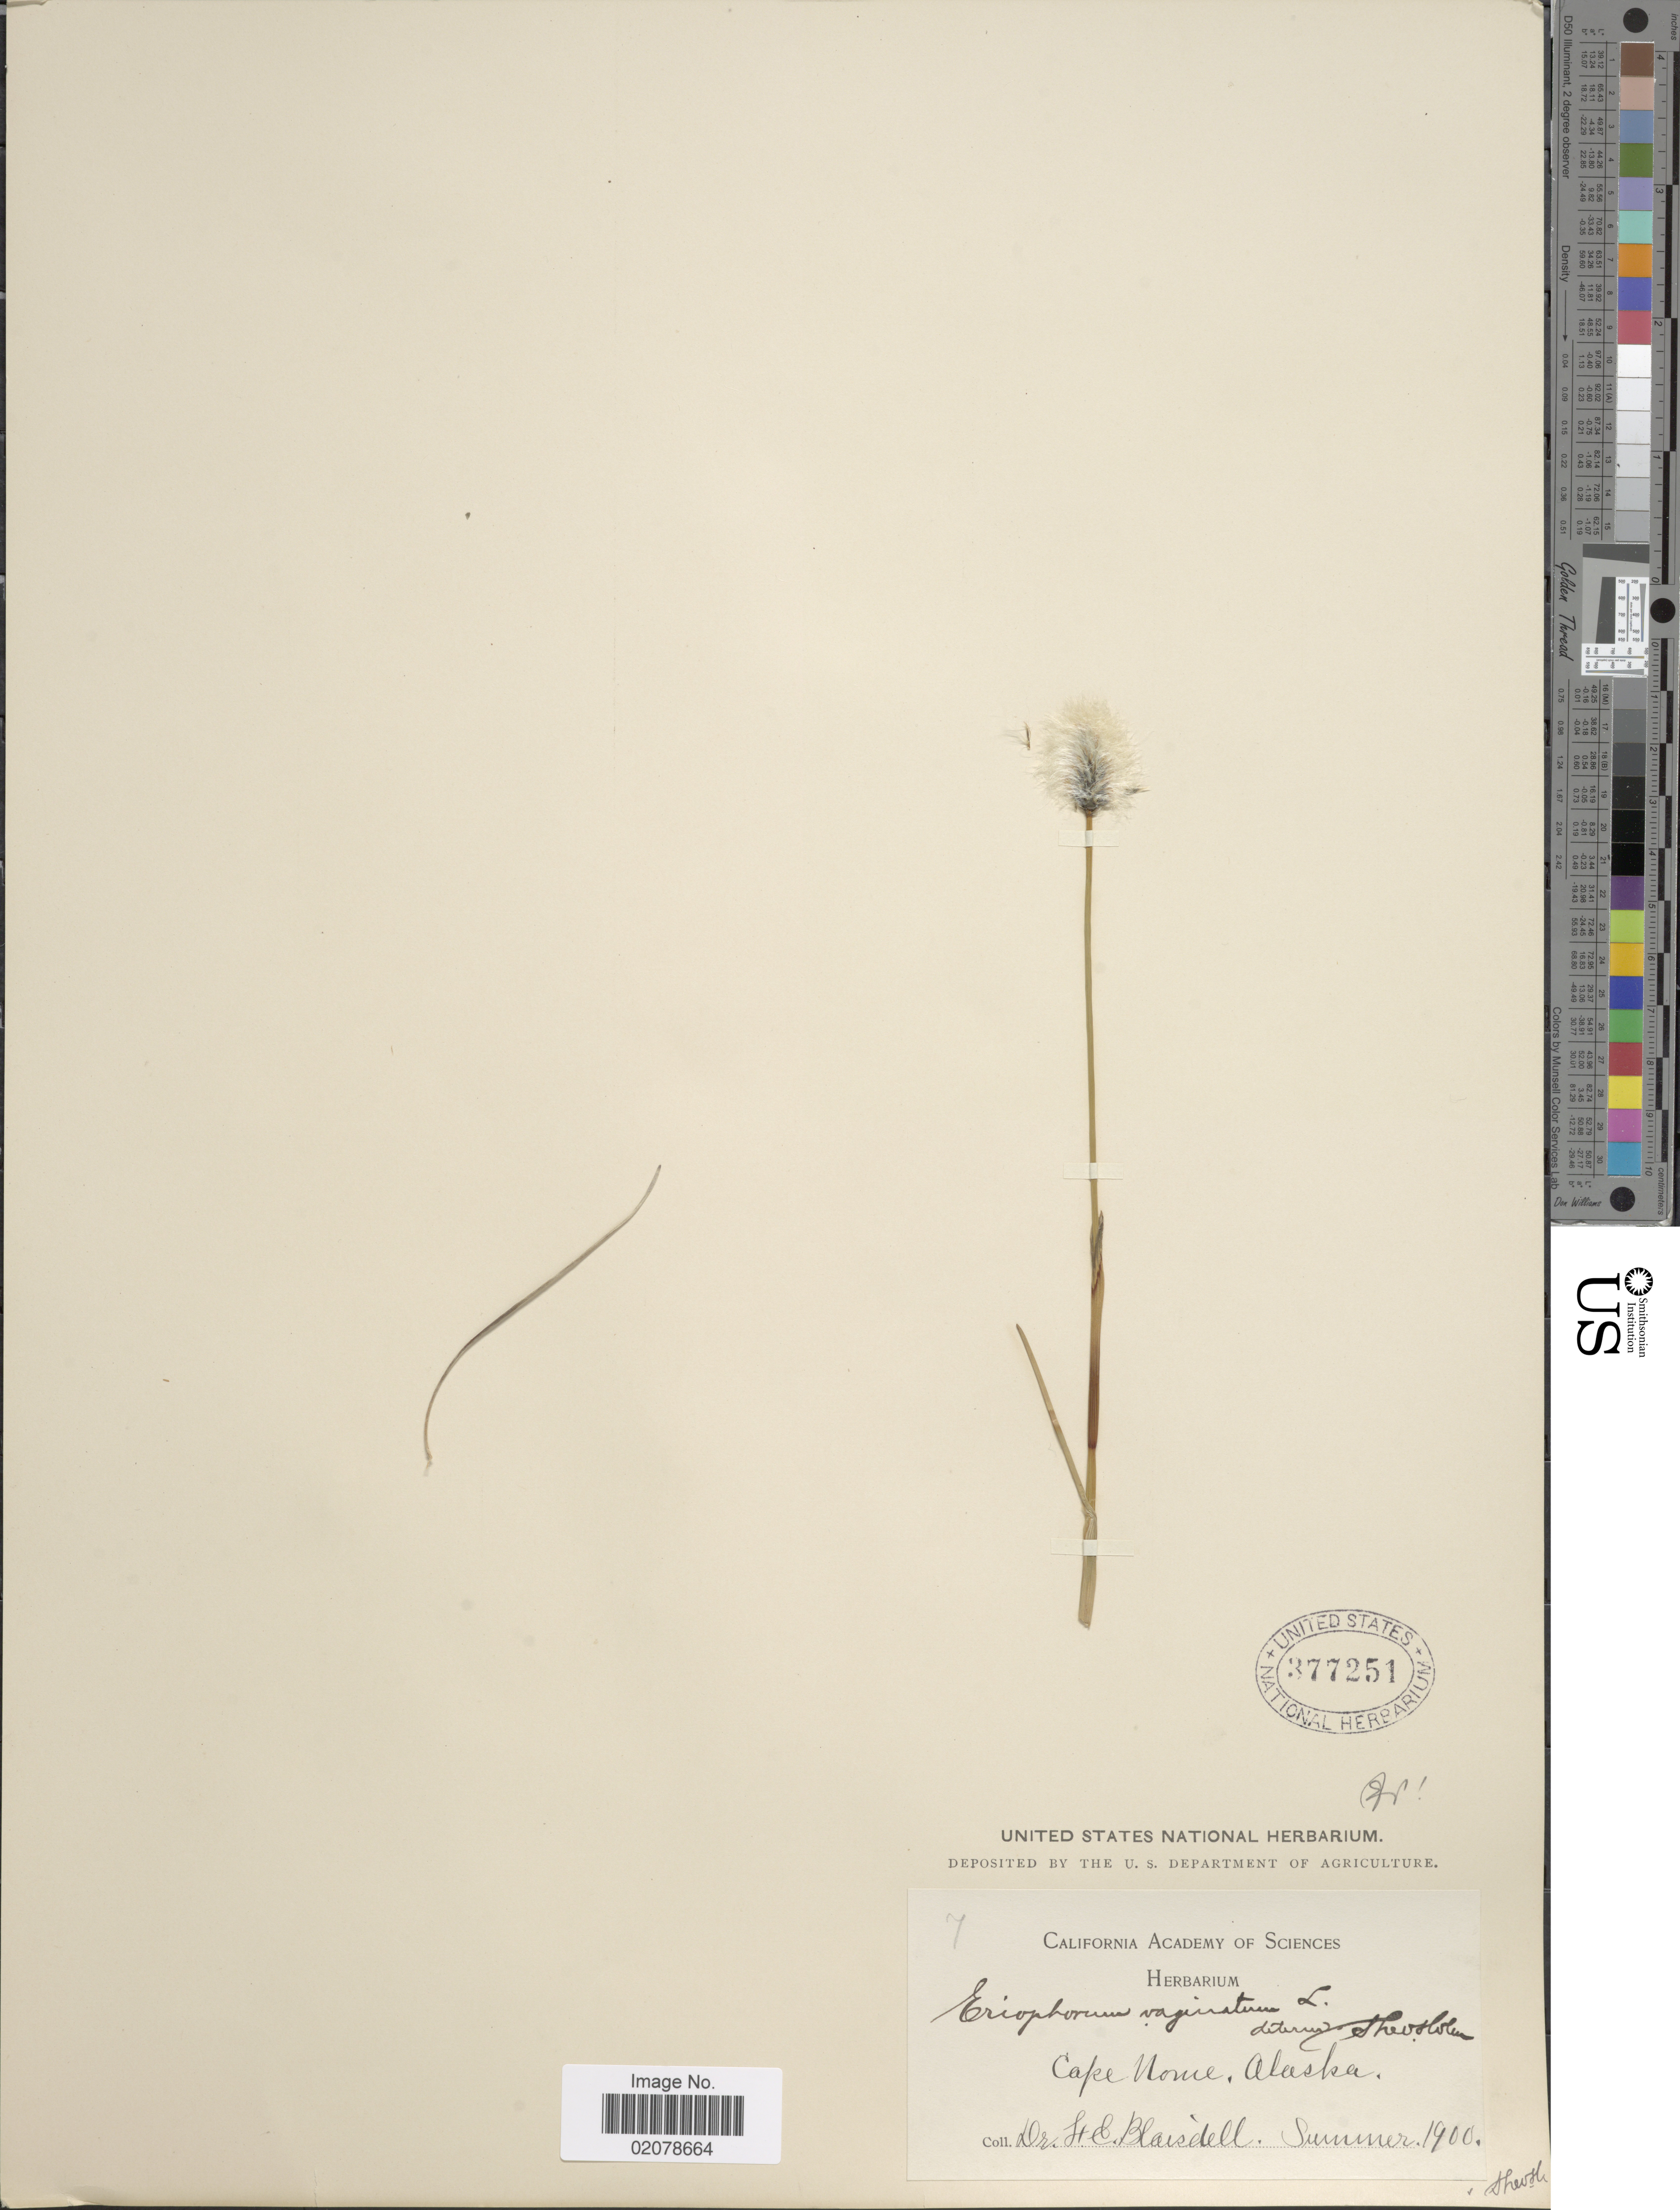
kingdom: Plantae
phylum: Tracheophyta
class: Liliopsida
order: Poales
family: Cyperaceae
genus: Eriophorum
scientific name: Eriophorum vaginatum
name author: L.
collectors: R. S. Blaisdell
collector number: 7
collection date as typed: Summer 1900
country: United States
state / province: Alaska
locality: Cape Nome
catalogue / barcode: US 377251